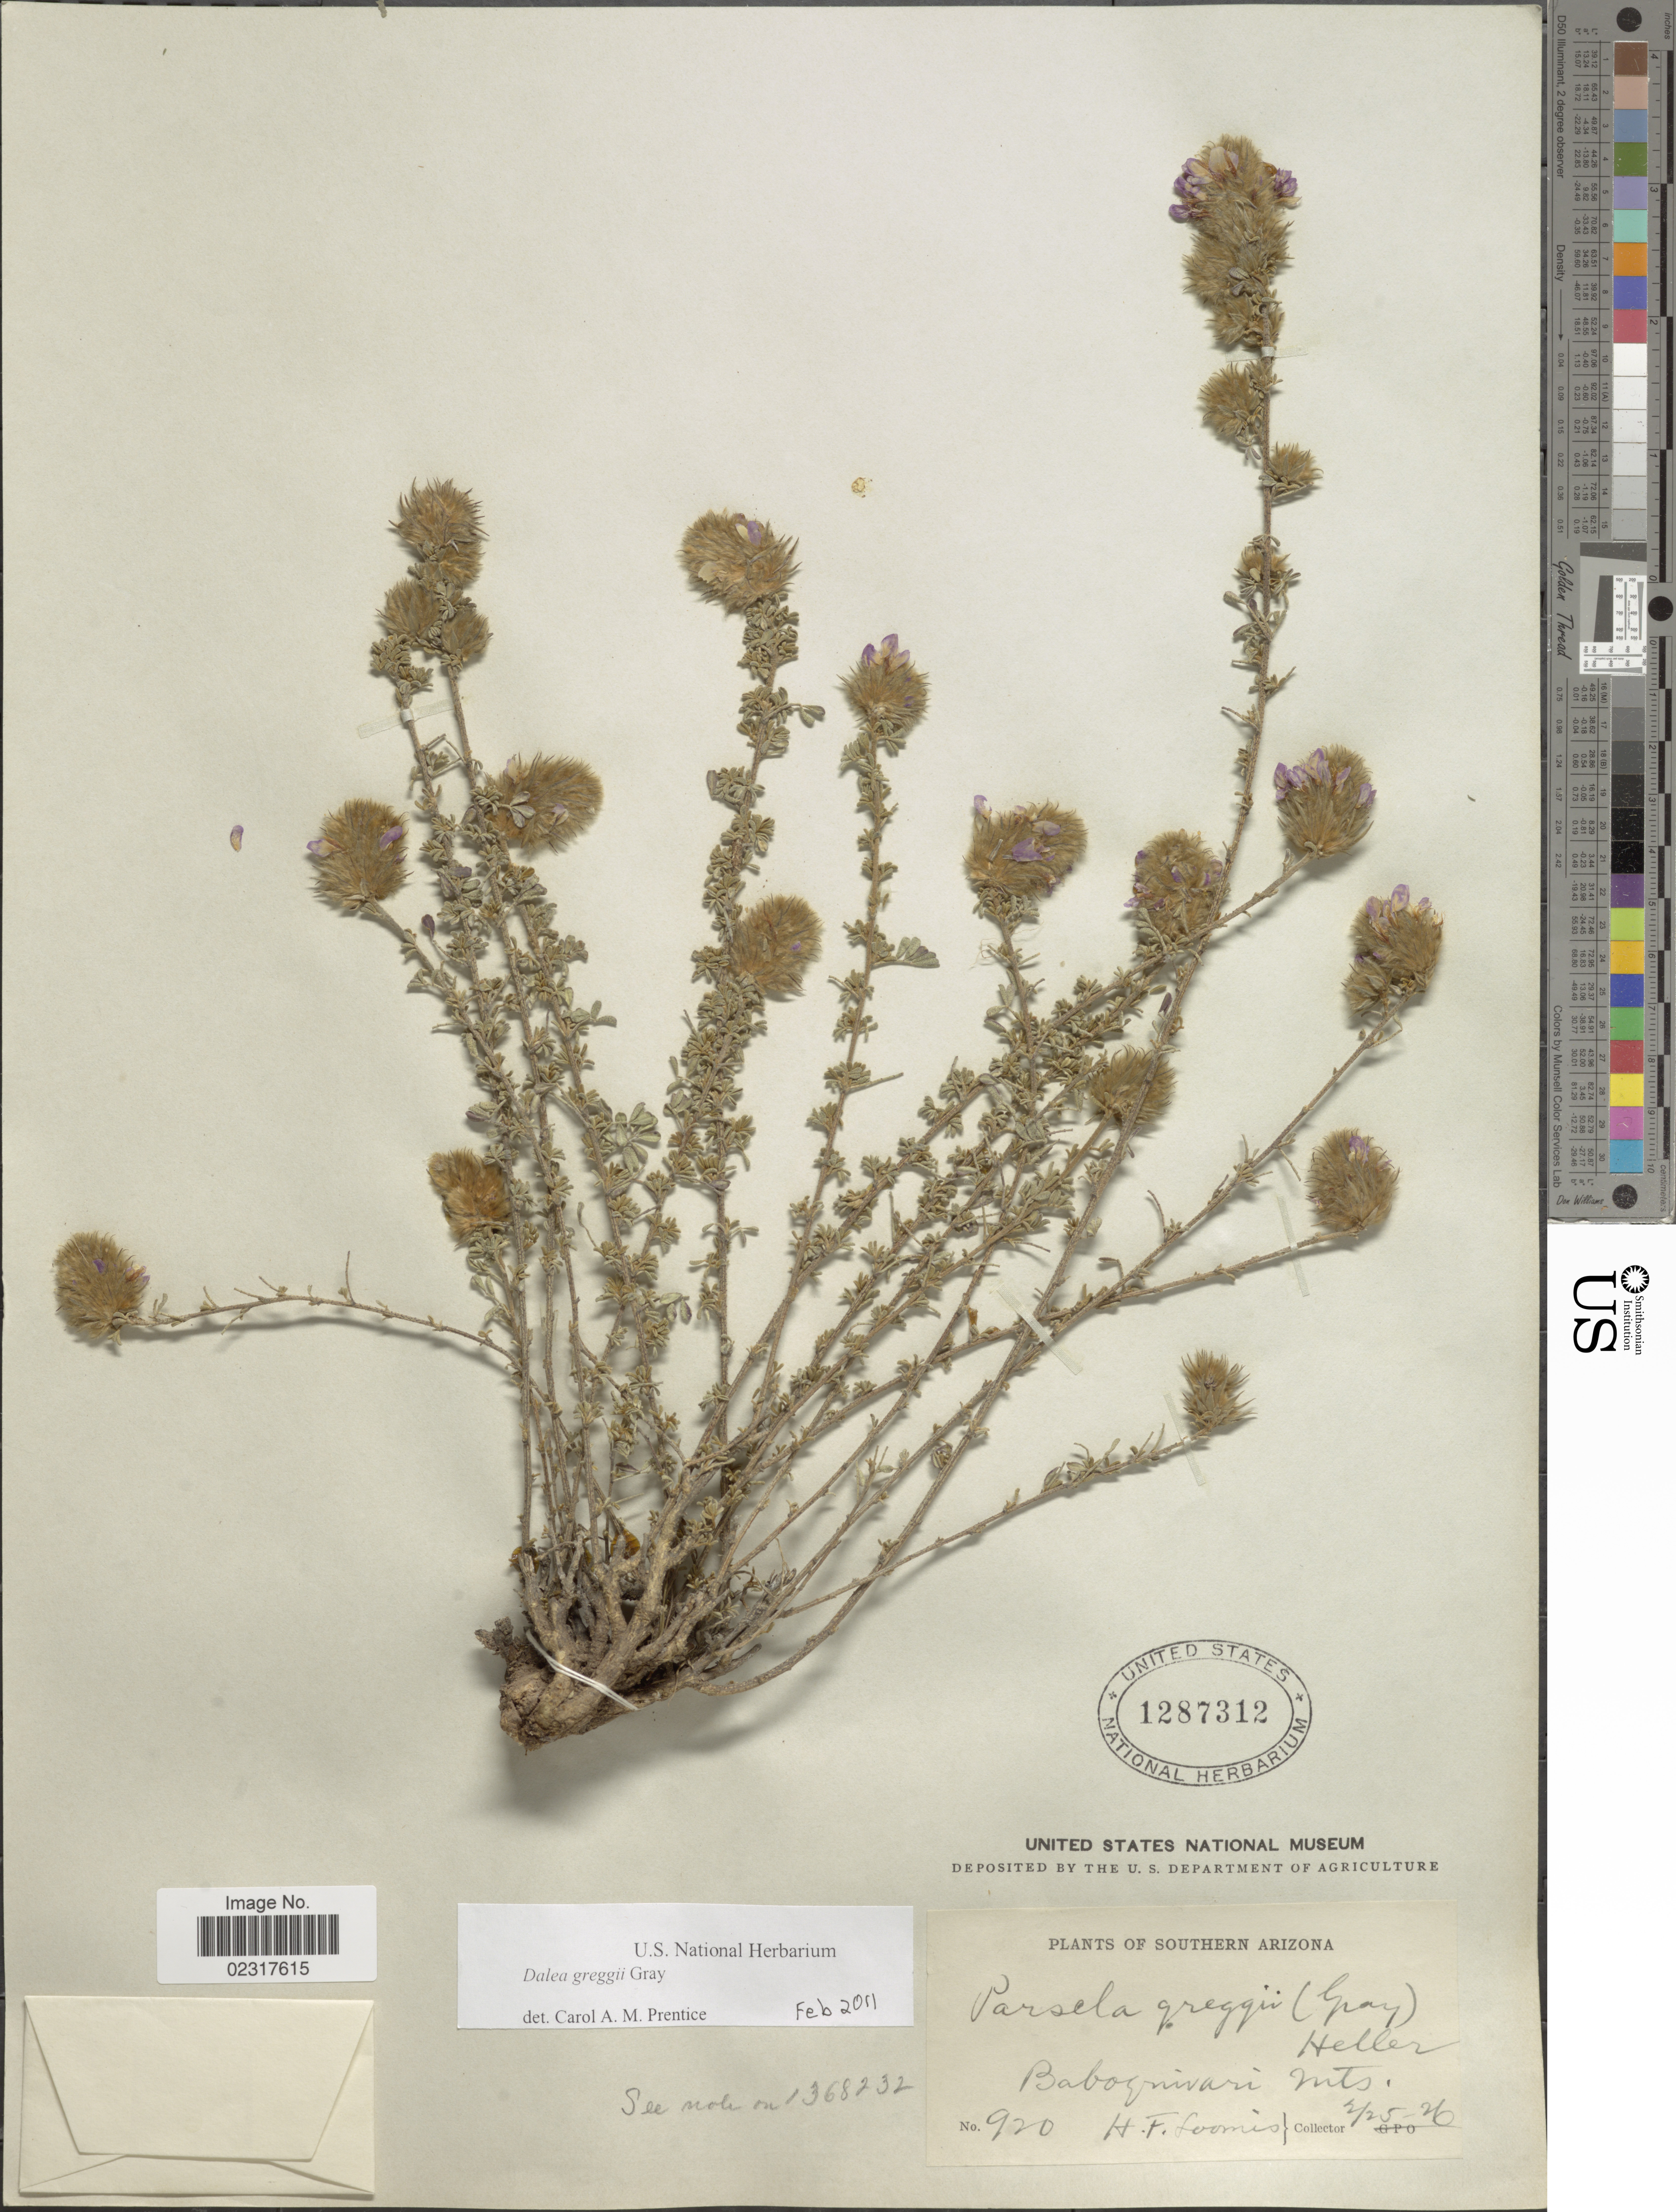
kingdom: Plantae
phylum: Tracheophyta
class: Magnoliopsida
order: Fabales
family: Fabaceae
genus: Dalea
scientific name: Dalea greggii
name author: A. Gray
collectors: H. F. Loomis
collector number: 920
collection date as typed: Transcribed d/m/y: 25/2/26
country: United States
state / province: Arizona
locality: Southern Arizona, Baboquivari Mts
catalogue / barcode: US 1287312